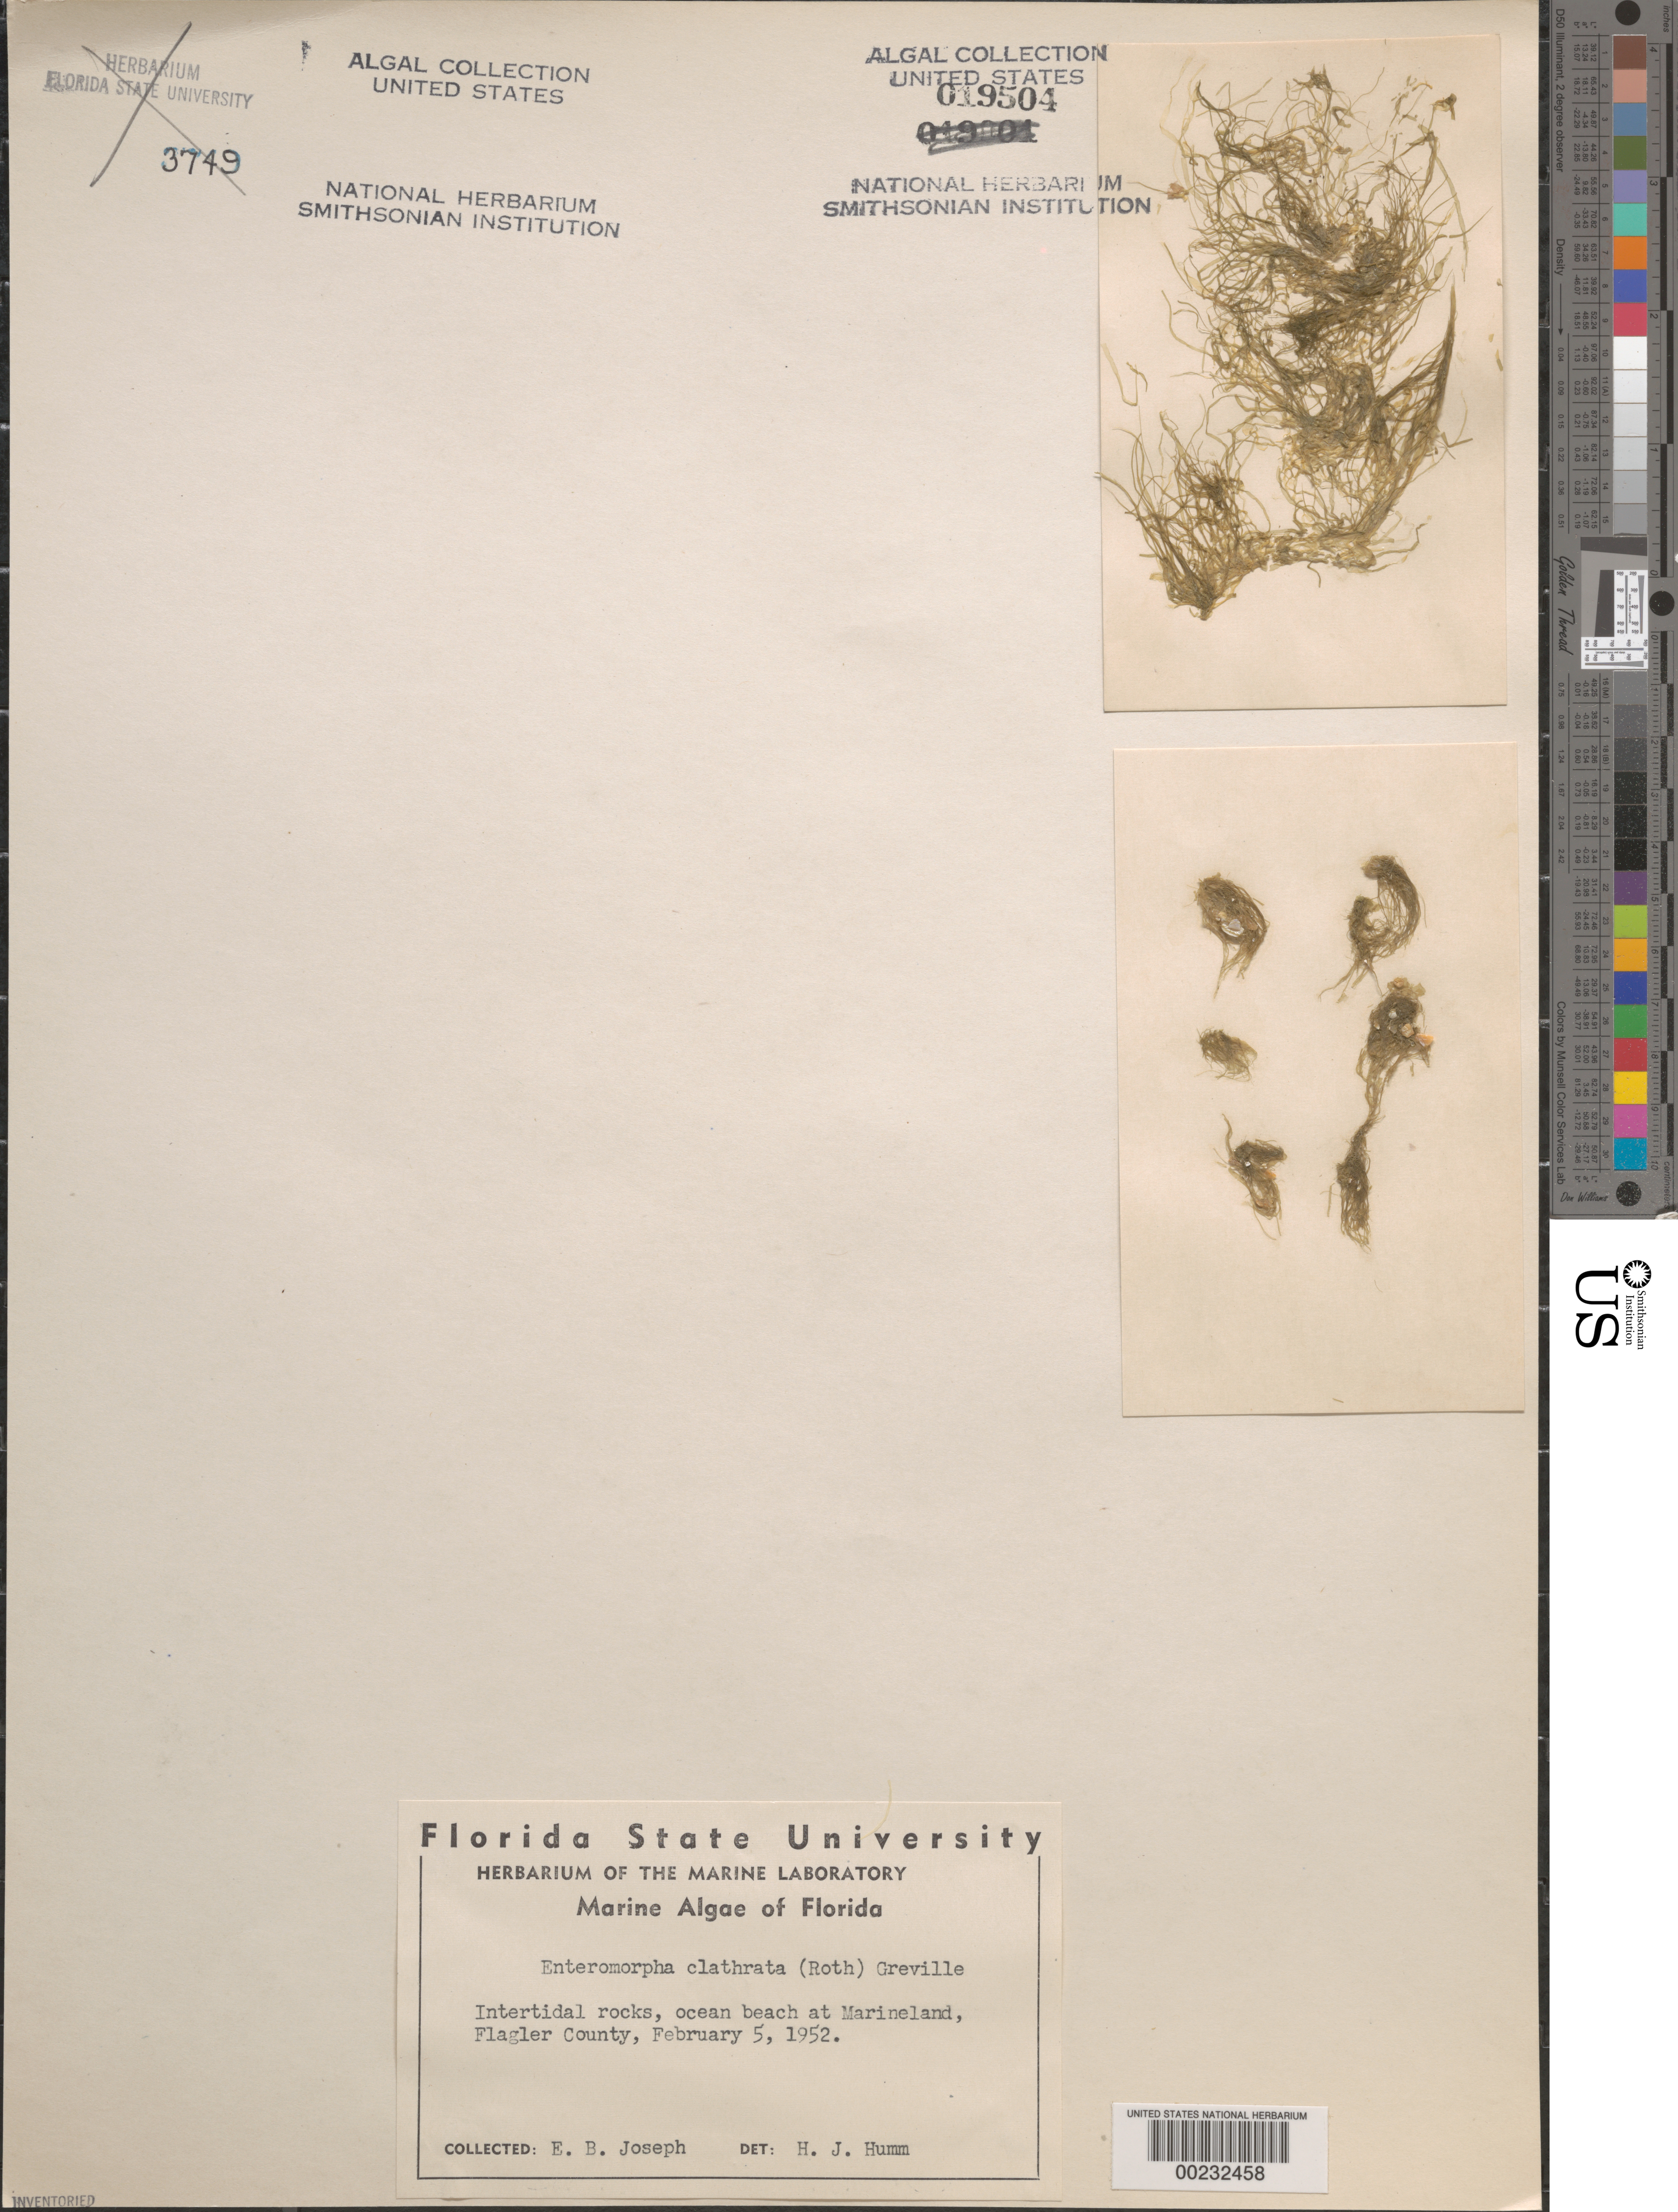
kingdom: Plantae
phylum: Chlorophyta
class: Ulvophyceae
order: Ulvales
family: Ulvaceae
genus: Ulva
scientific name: Ulva clathrata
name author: (Roth) C. Agardh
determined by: Algae name updating Project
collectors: E. Joseph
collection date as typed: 05 Feb 1952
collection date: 1952-02-05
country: United States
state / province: Florida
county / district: Flagler County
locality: Marineland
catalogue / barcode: US 19504